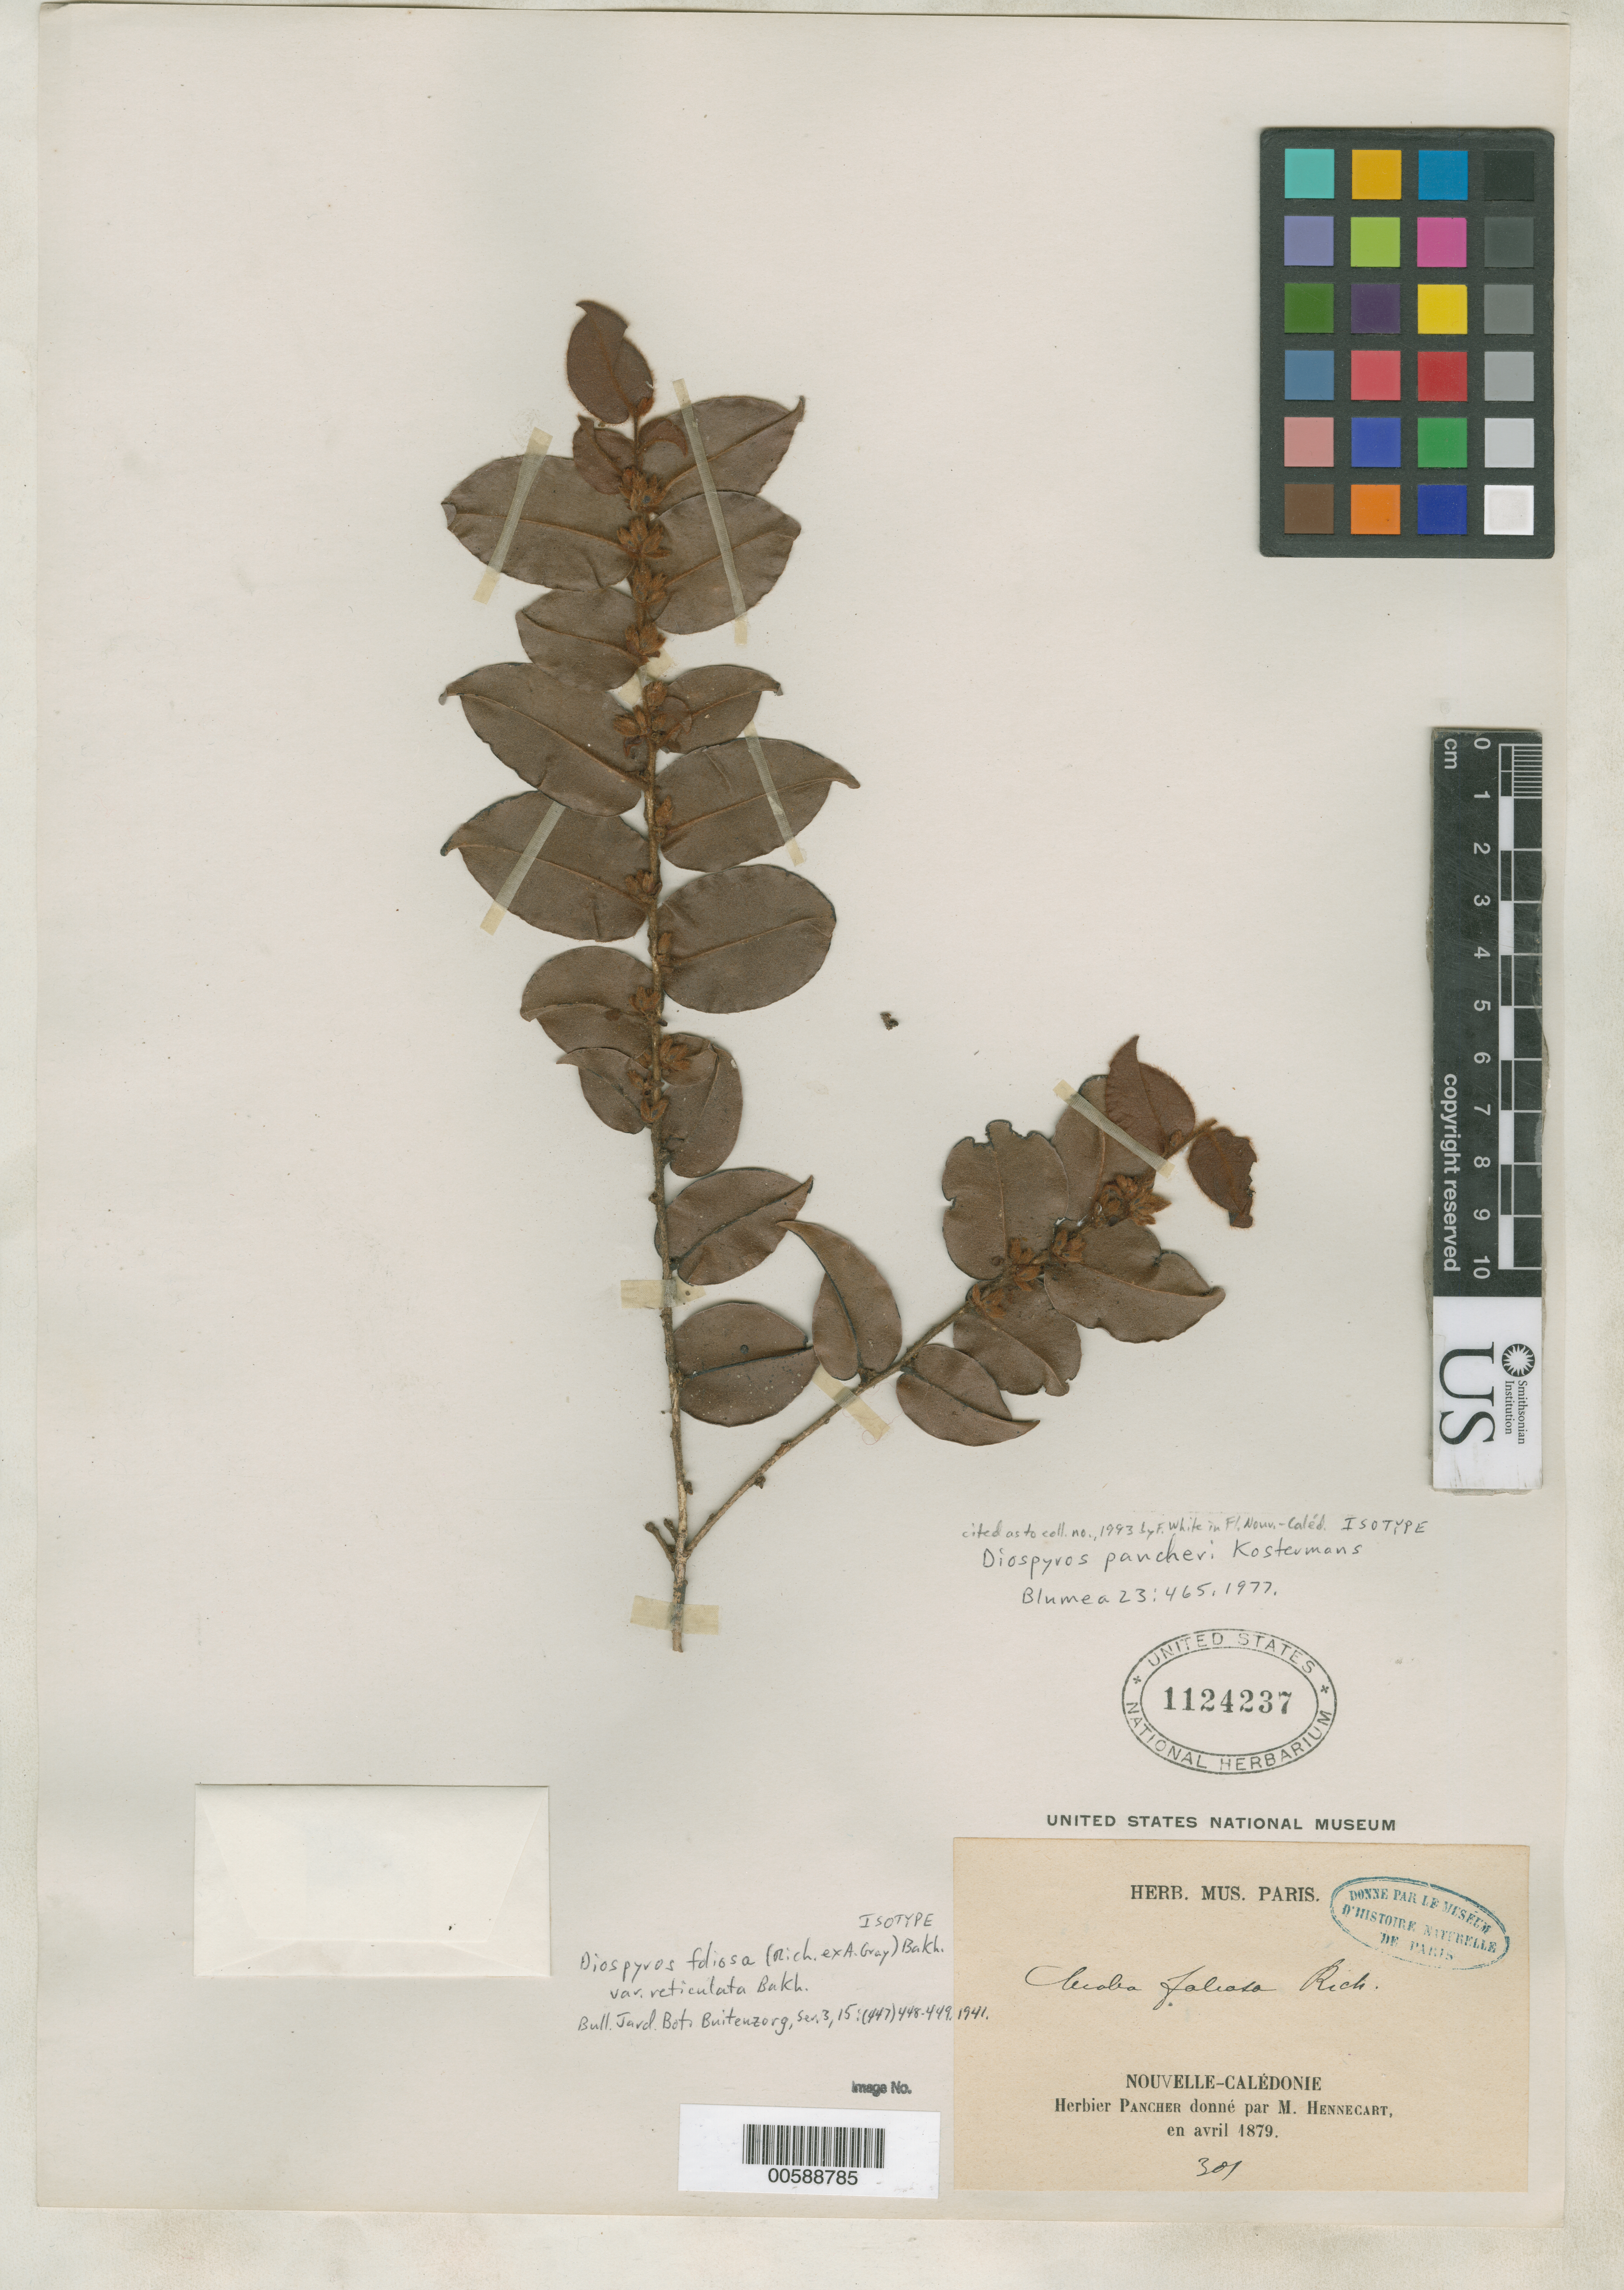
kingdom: Plantae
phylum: Tracheophyta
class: Magnoliopsida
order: Ericales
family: Ebenaceae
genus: Diospyros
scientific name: Diospyros foliosa var. reticulata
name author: Bakh.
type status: Isotype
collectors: Pancher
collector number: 301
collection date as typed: Apr 1879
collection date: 1879-04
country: New Caledonia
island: New Caledonia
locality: Nouvelle-Caledonie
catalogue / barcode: US 1124237